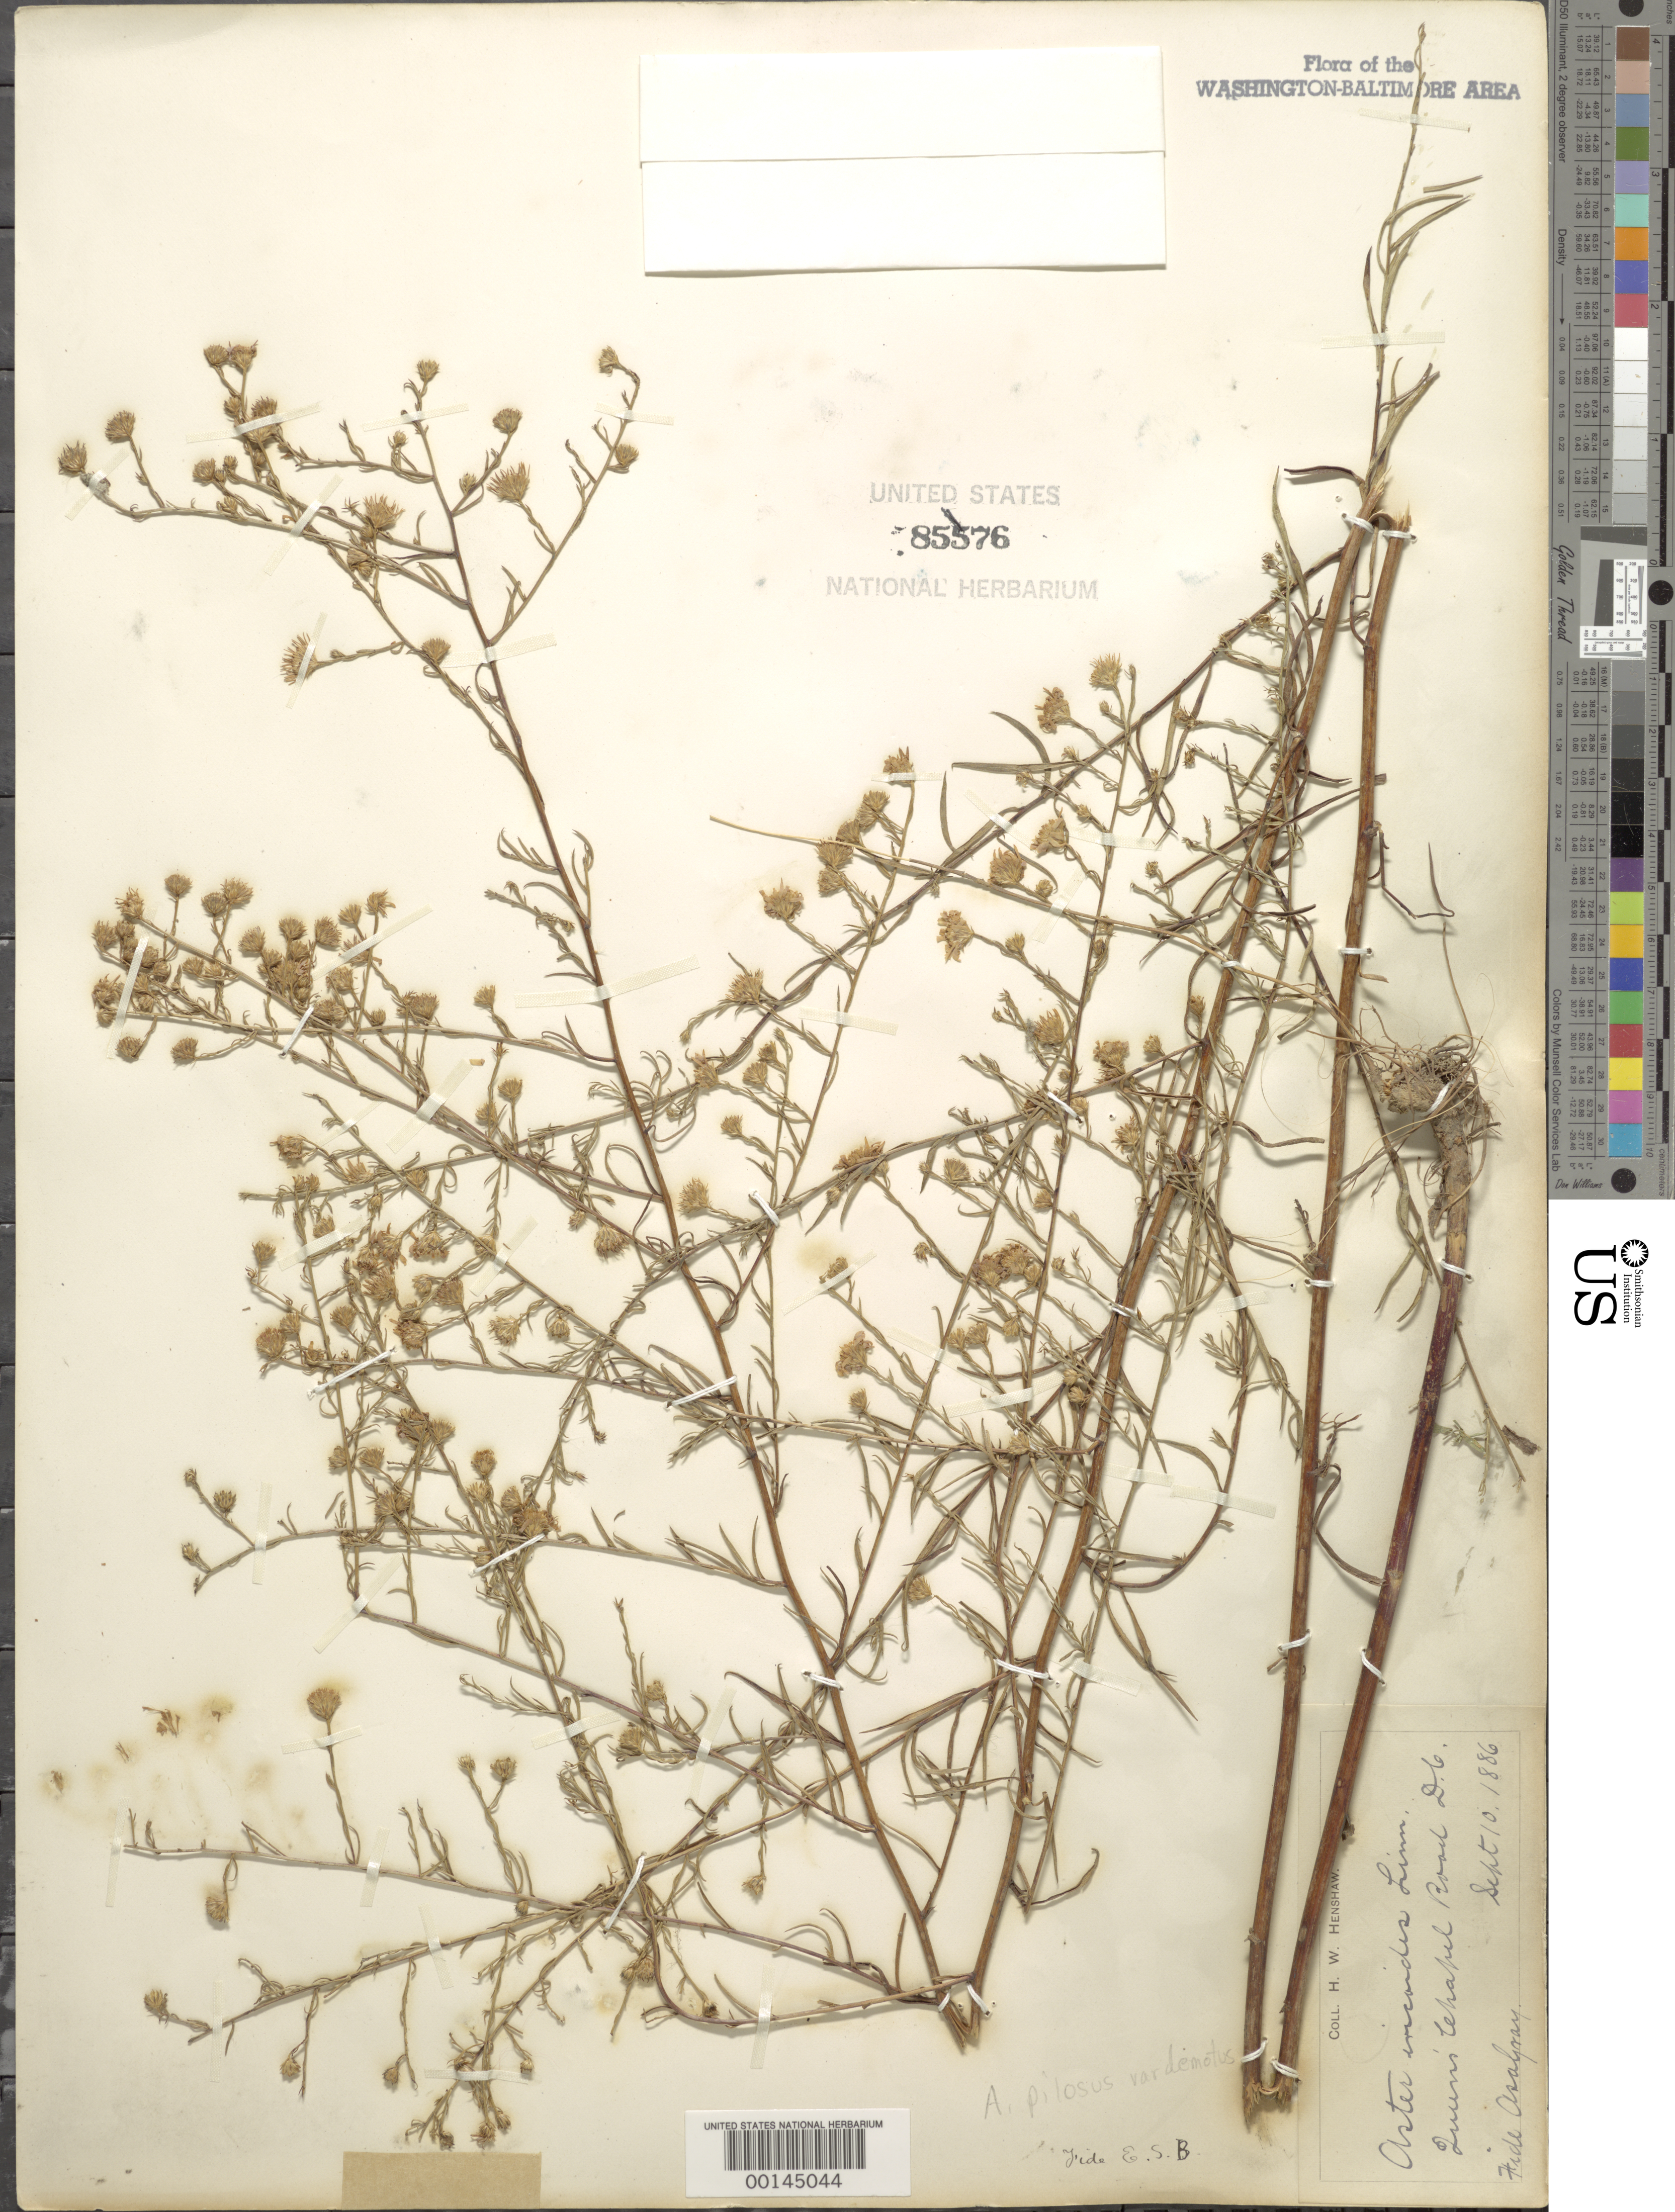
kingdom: Plantae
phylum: Tracheophyta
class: Magnoliopsida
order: Asterales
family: Asteraceae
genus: Symphyotrichum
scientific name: Symphyotrichum pilosum var. pringlei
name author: (A. Gray) G.L. Nesom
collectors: H. Henshaw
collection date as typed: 10 Sep 1886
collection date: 1886-09-10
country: United States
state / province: District of Columbia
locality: Queens Chapel Road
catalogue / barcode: US 85576